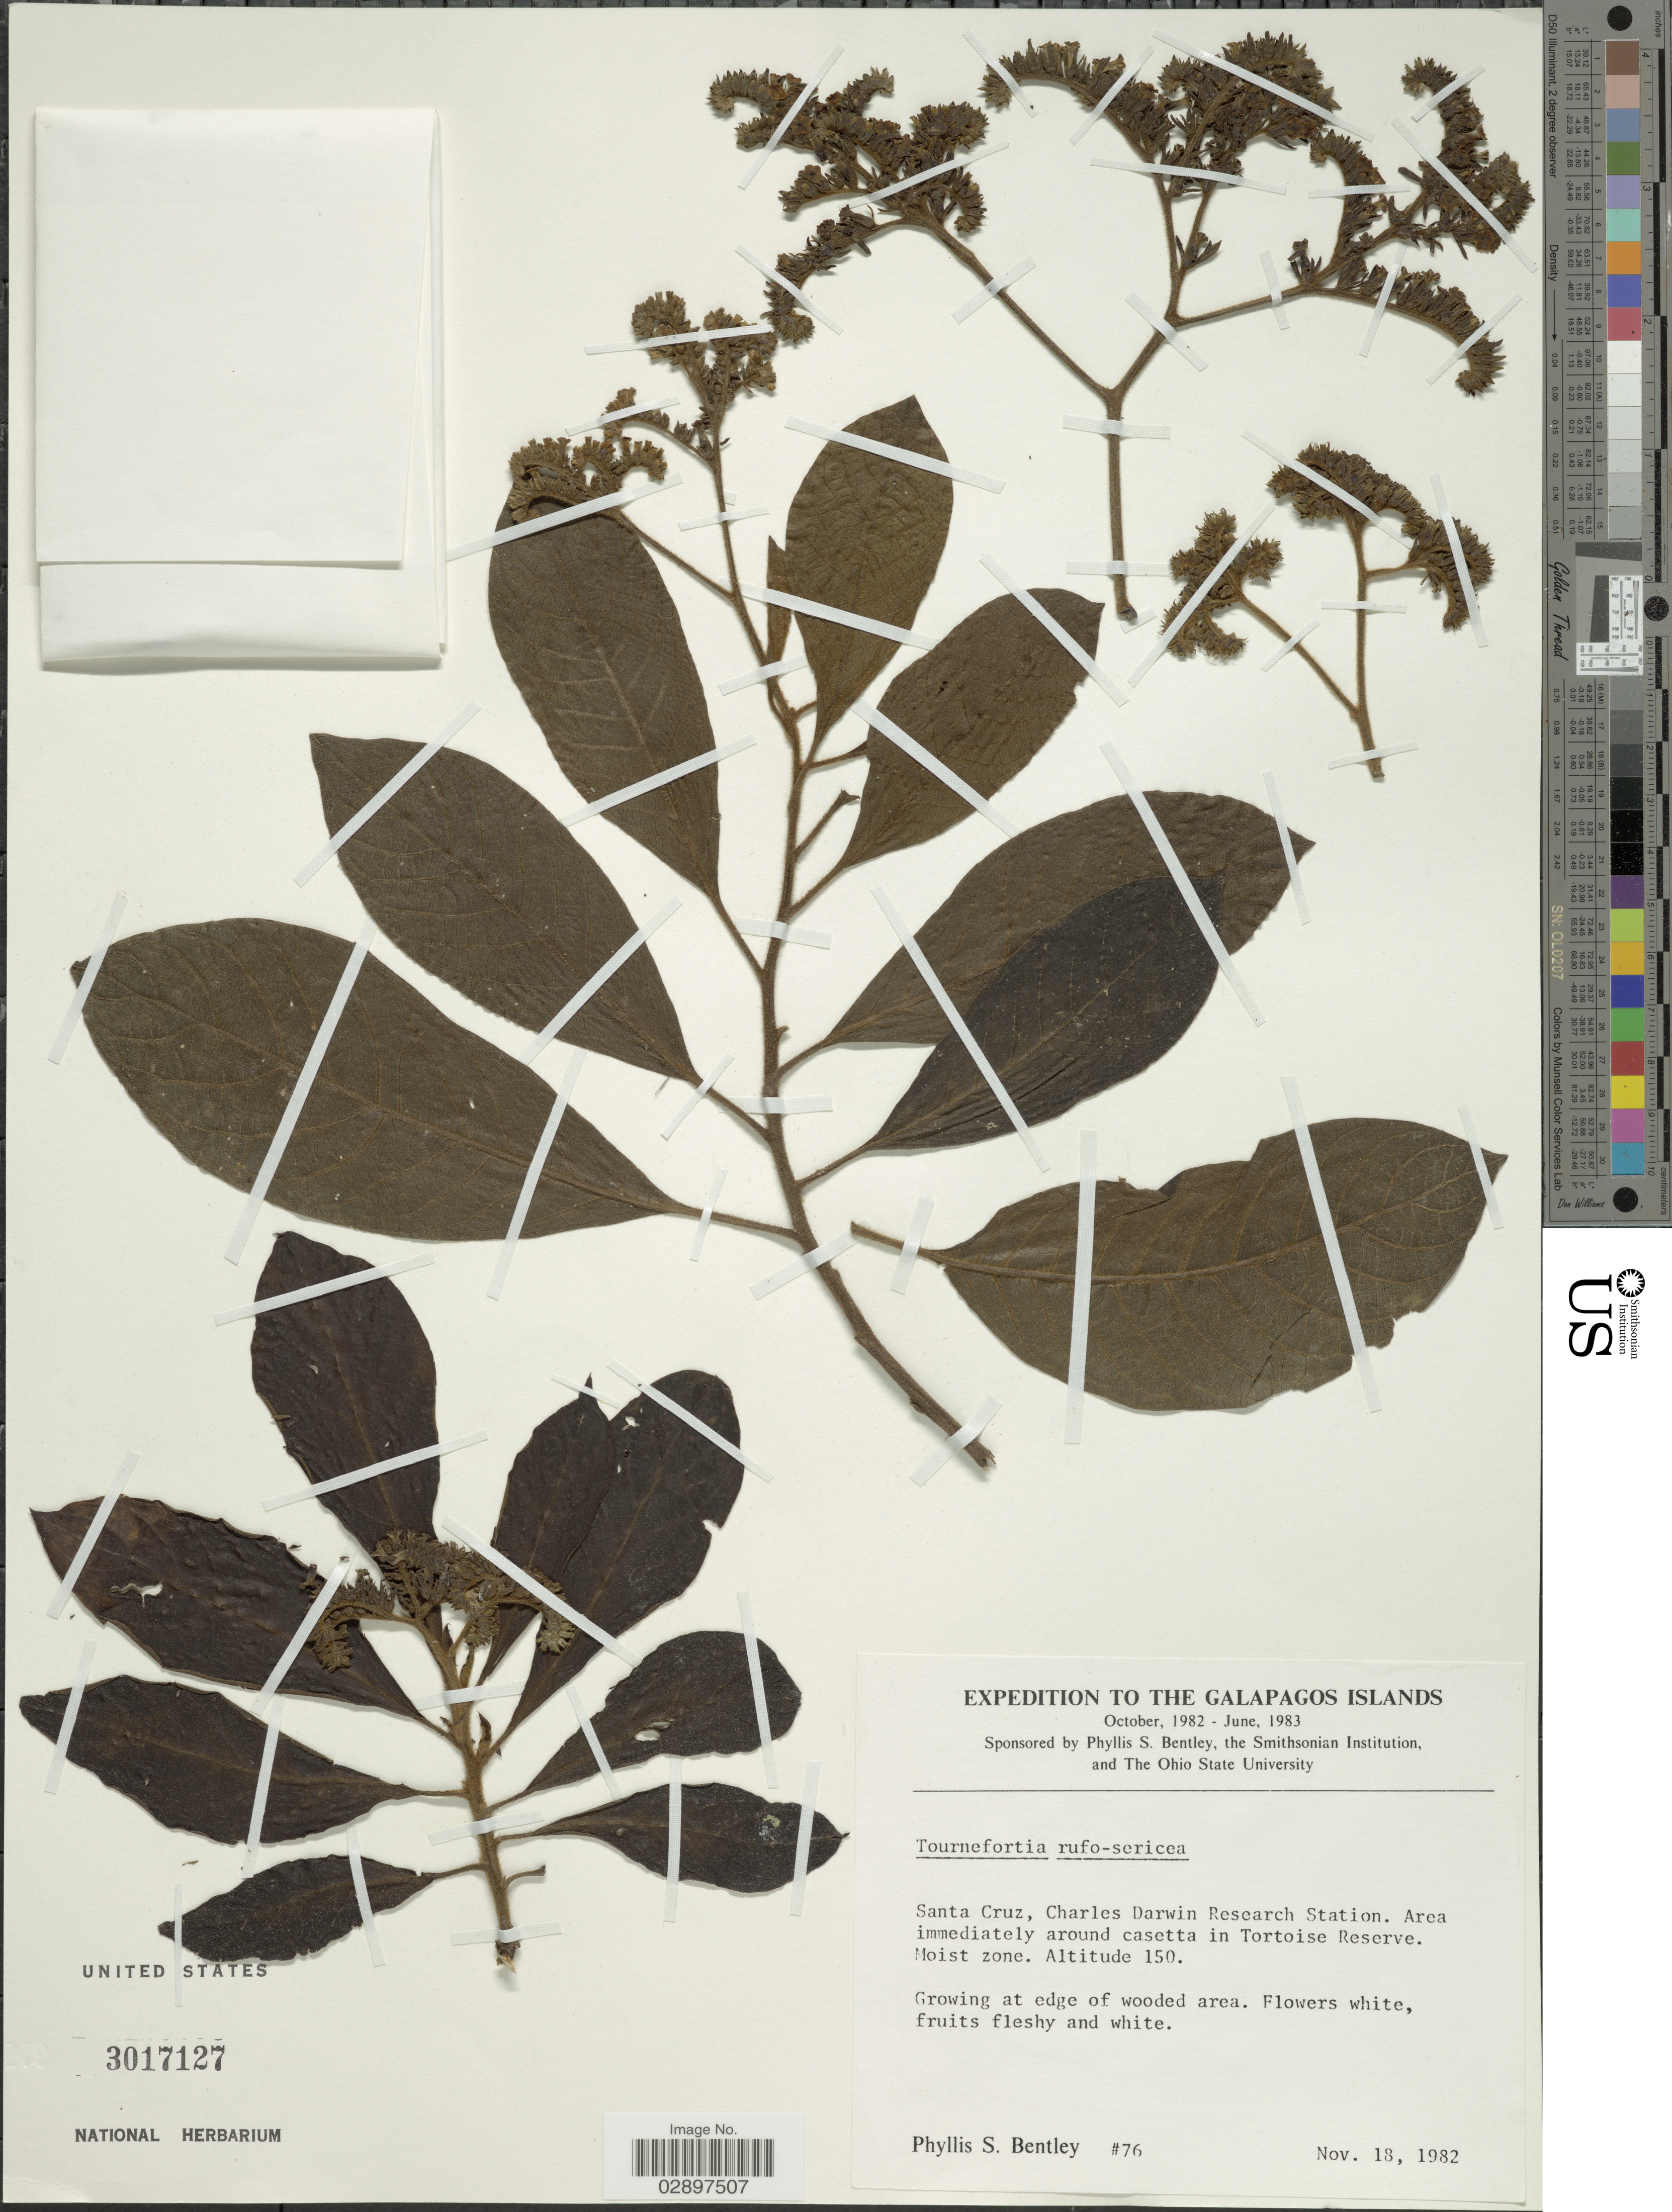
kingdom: Plantae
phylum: Tracheophyta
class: Magnoliopsida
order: Boraginales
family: Heliotropiaceae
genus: Tournefortia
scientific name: Tournefortia rufo-sericea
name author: Hook. f.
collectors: P. S. Bentley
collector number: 76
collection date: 1982-11-18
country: Ecuador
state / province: Colón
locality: The Galapagos Islands. Santa Cruz, Charles Darwin Research Station. Area immediately around casetta in Tortoise Reserve.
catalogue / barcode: US 3017127